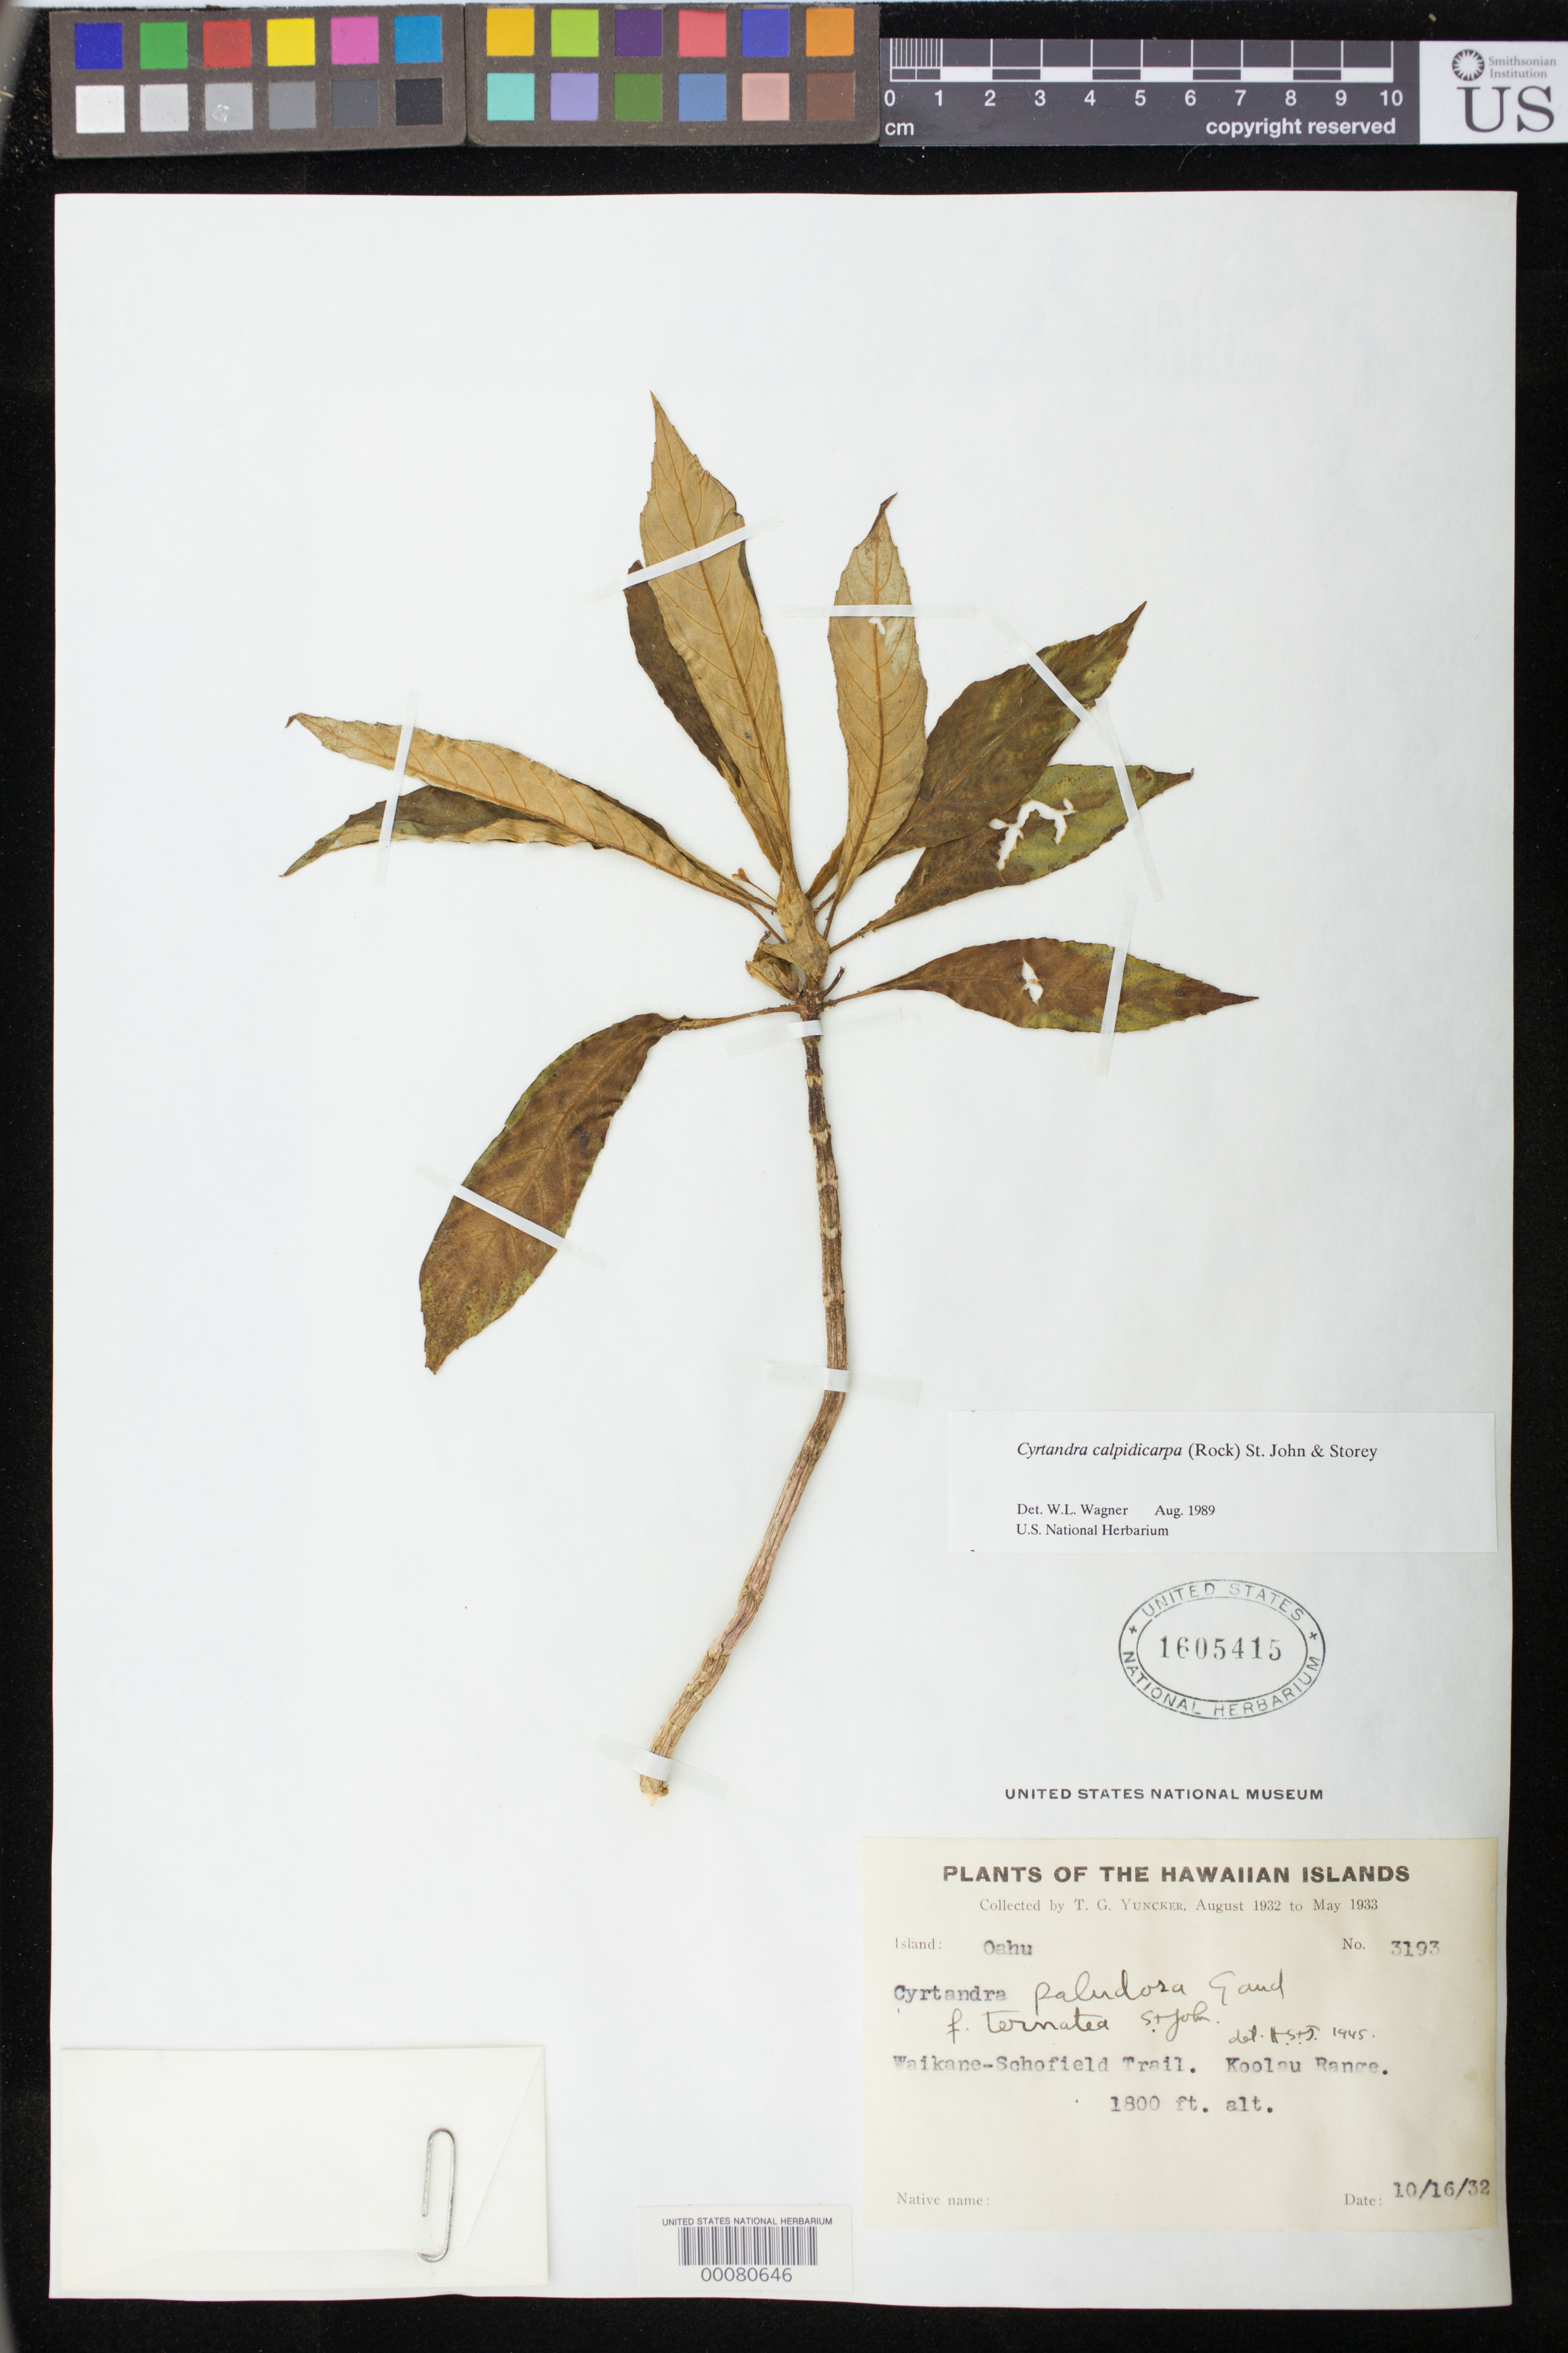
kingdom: Plantae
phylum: Tracheophyta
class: Magnoliopsida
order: Lamiales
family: Gesneriaceae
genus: Cyrtandra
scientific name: Cyrtandra calpidicarpa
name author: (Rock) H. St. John & Storey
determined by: St. John, H.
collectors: T. G. Yuncker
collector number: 3193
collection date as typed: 16 Oct 1932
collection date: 1932-10-16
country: United States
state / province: Hawaii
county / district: Honolulu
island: Oahu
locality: Waikane-Schofield trail, Koolau range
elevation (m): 549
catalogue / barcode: US 1605415